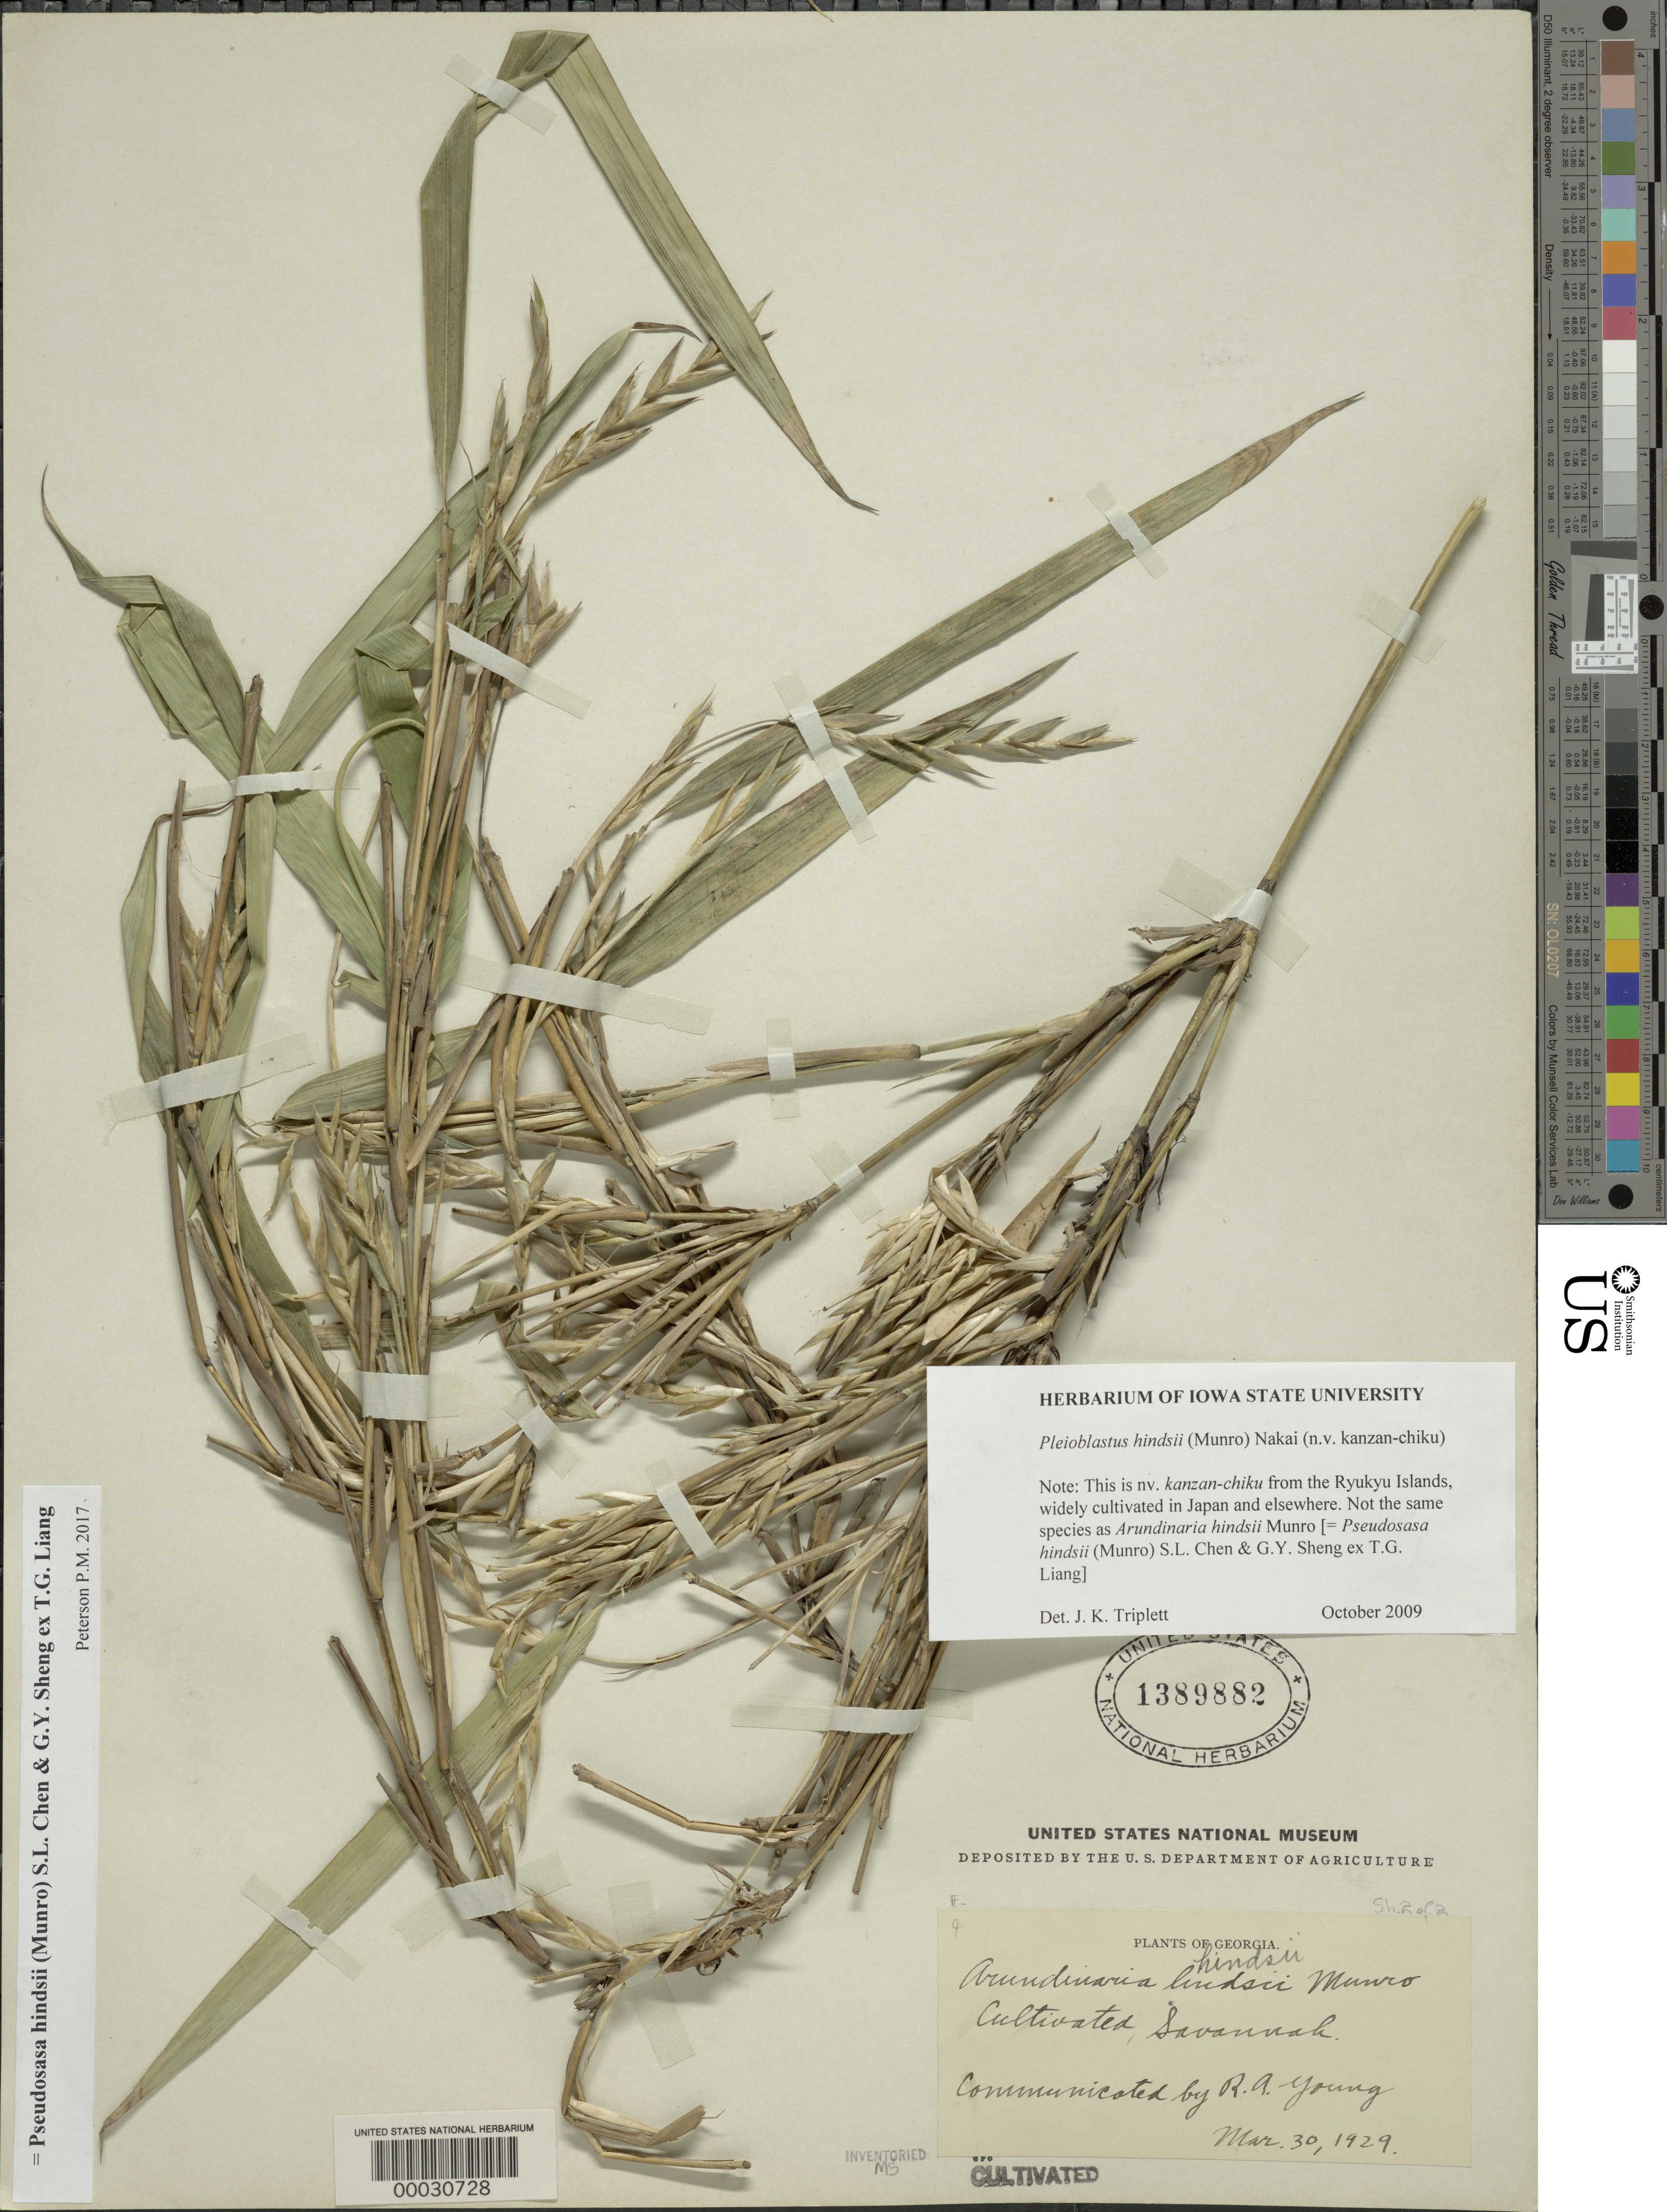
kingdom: Plantae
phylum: Tracheophyta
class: Liliopsida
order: Poales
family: Poaceae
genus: Pseudosasa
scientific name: Pseudosasa hindsii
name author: (Munro) S.L. Chen & G.Y. Sheng ex T.G. Liang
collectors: R. A. Young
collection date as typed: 30 Mar 1929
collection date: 1929-03-30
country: United States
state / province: Georgia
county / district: Chatham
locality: Savannah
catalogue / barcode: US 1389882